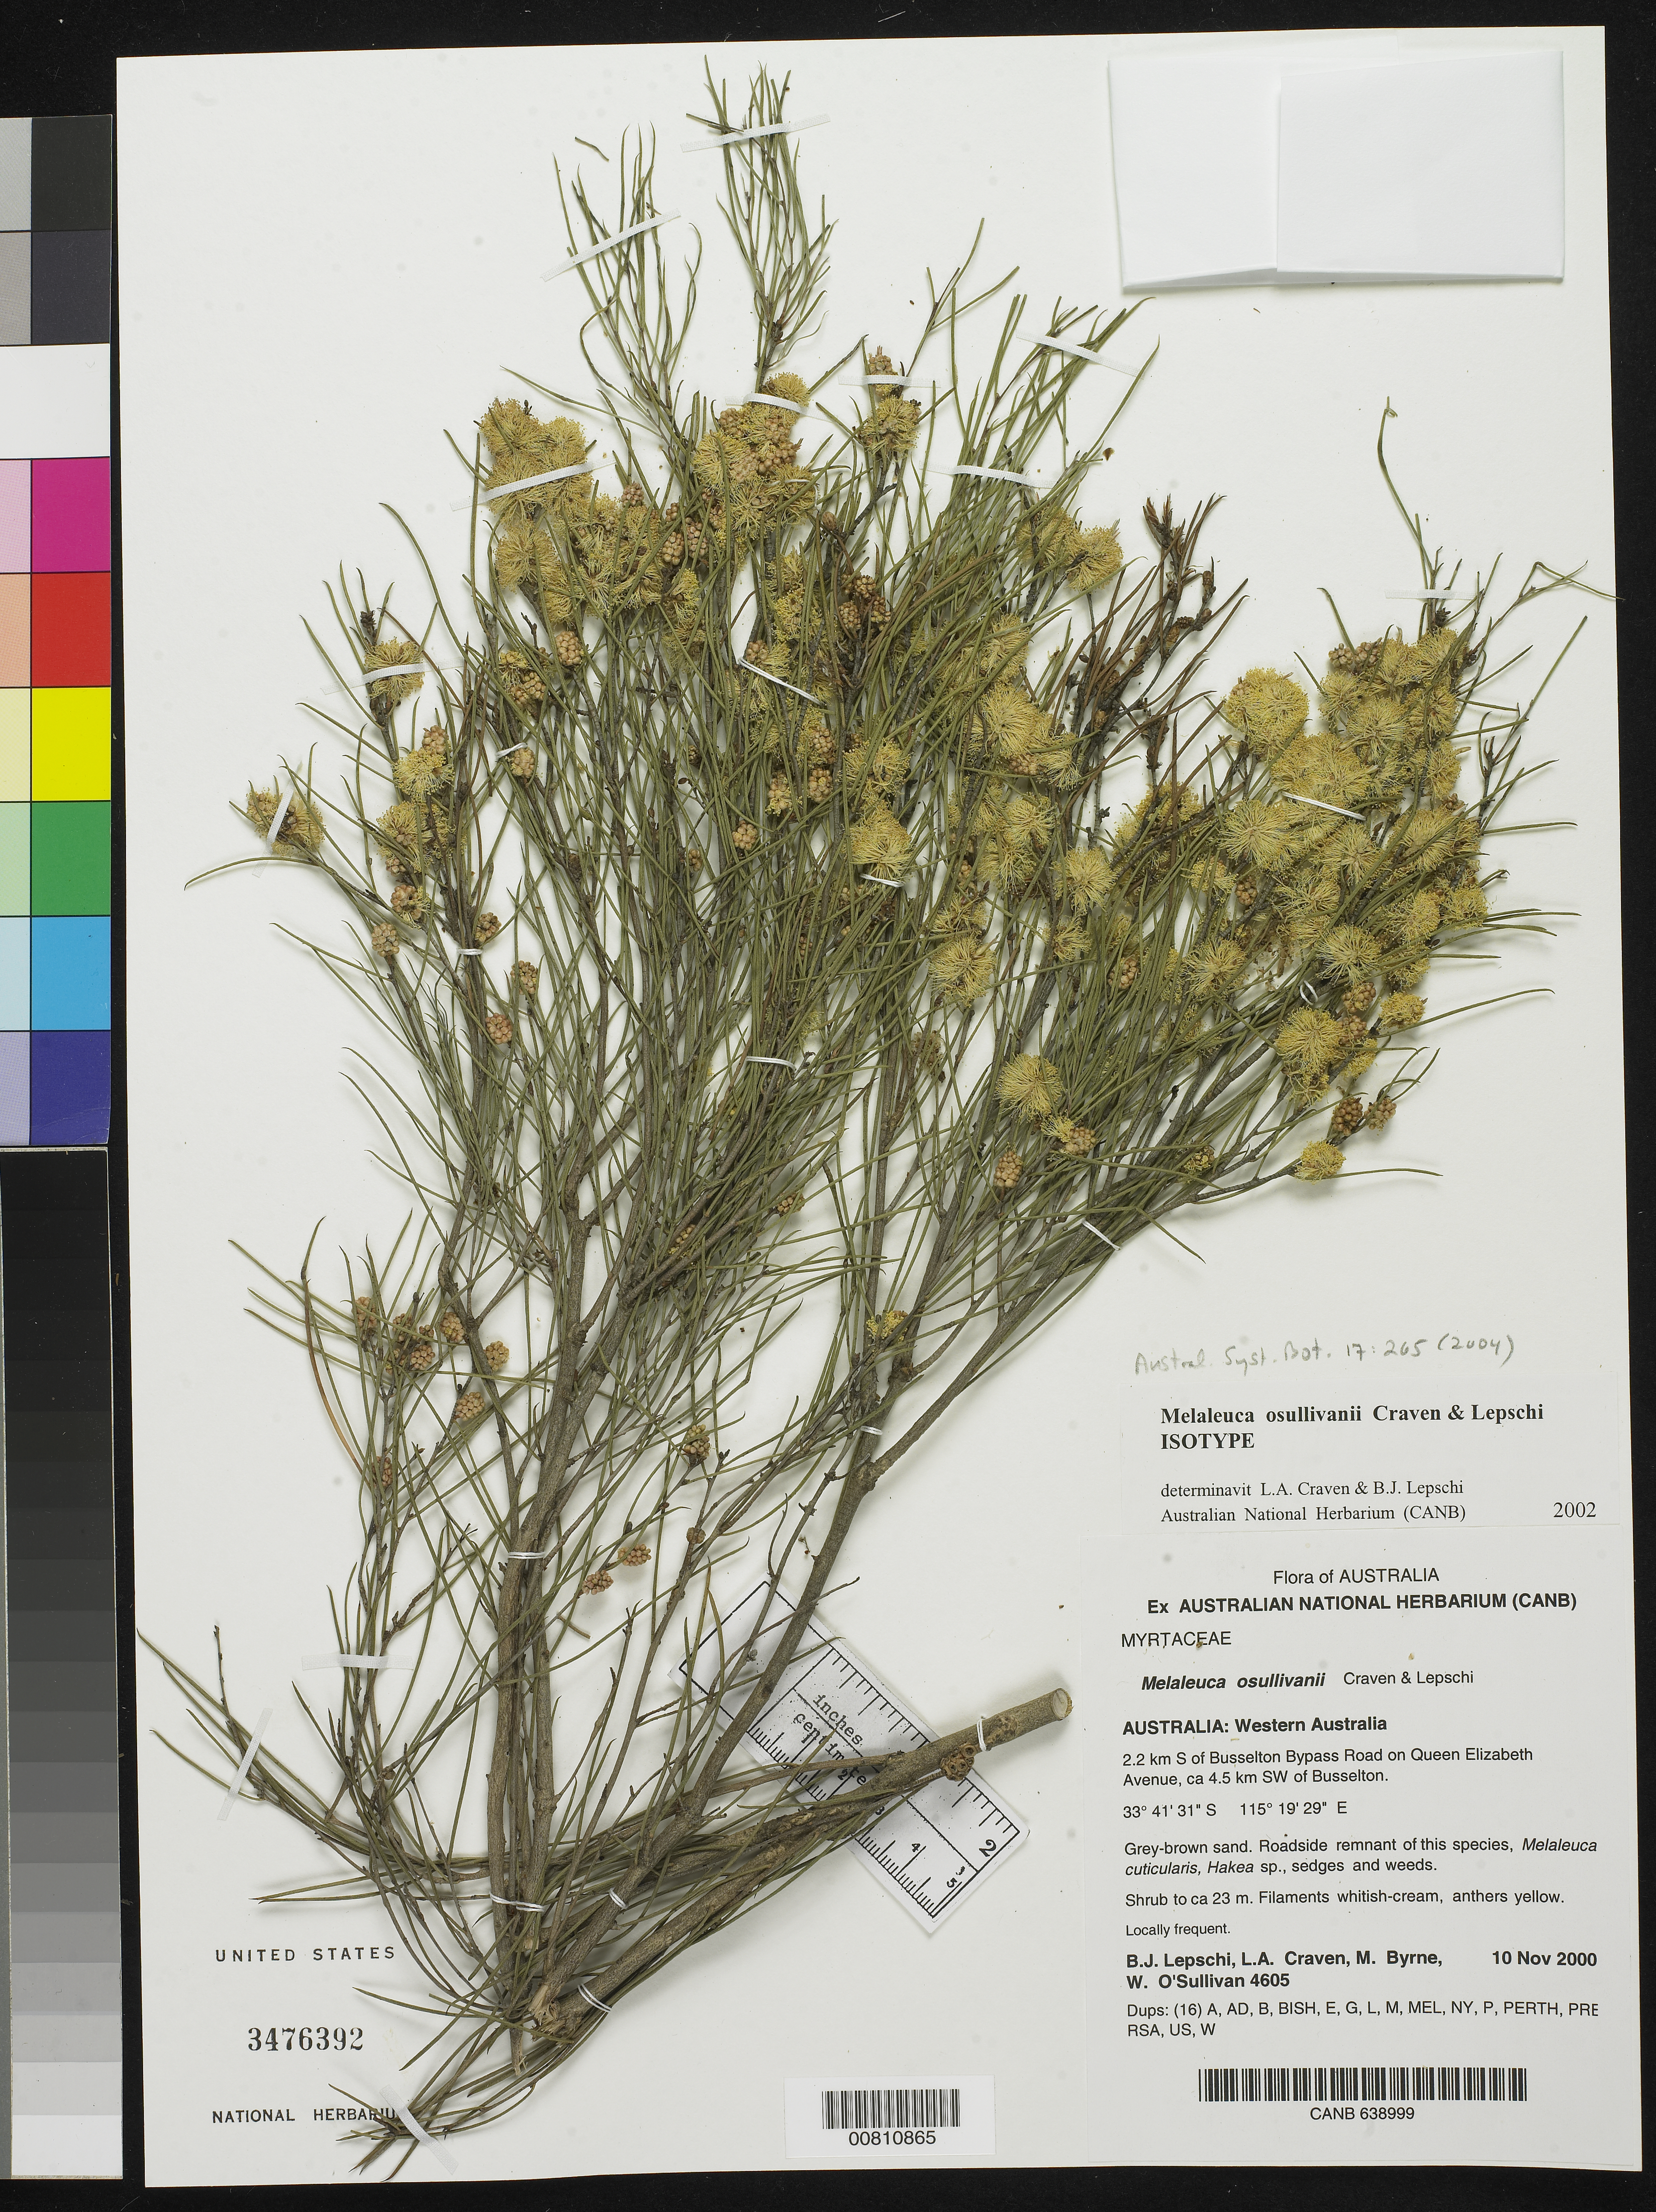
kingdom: Plantae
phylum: Tracheophyta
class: Magnoliopsida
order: Myrtales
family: Myrtaceae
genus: Melaleuca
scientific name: Melaleuca osullivanii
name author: Craven & Lepschi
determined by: Craven, L. A.; Lepschi, B. J.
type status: Isotype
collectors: B. Lepschi, L. A. Craven, M. Byrne & W. O'Sullivan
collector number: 4605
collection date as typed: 10 Nov 2000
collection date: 2000-11-10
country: Australia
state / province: Western Australia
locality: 2.2 km S of Busselton Bypass Road on Queen Elizabeth Avenue, ca. 4.5 km SW of Busselton.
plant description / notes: Holotype at CANB.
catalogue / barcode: US 3476392